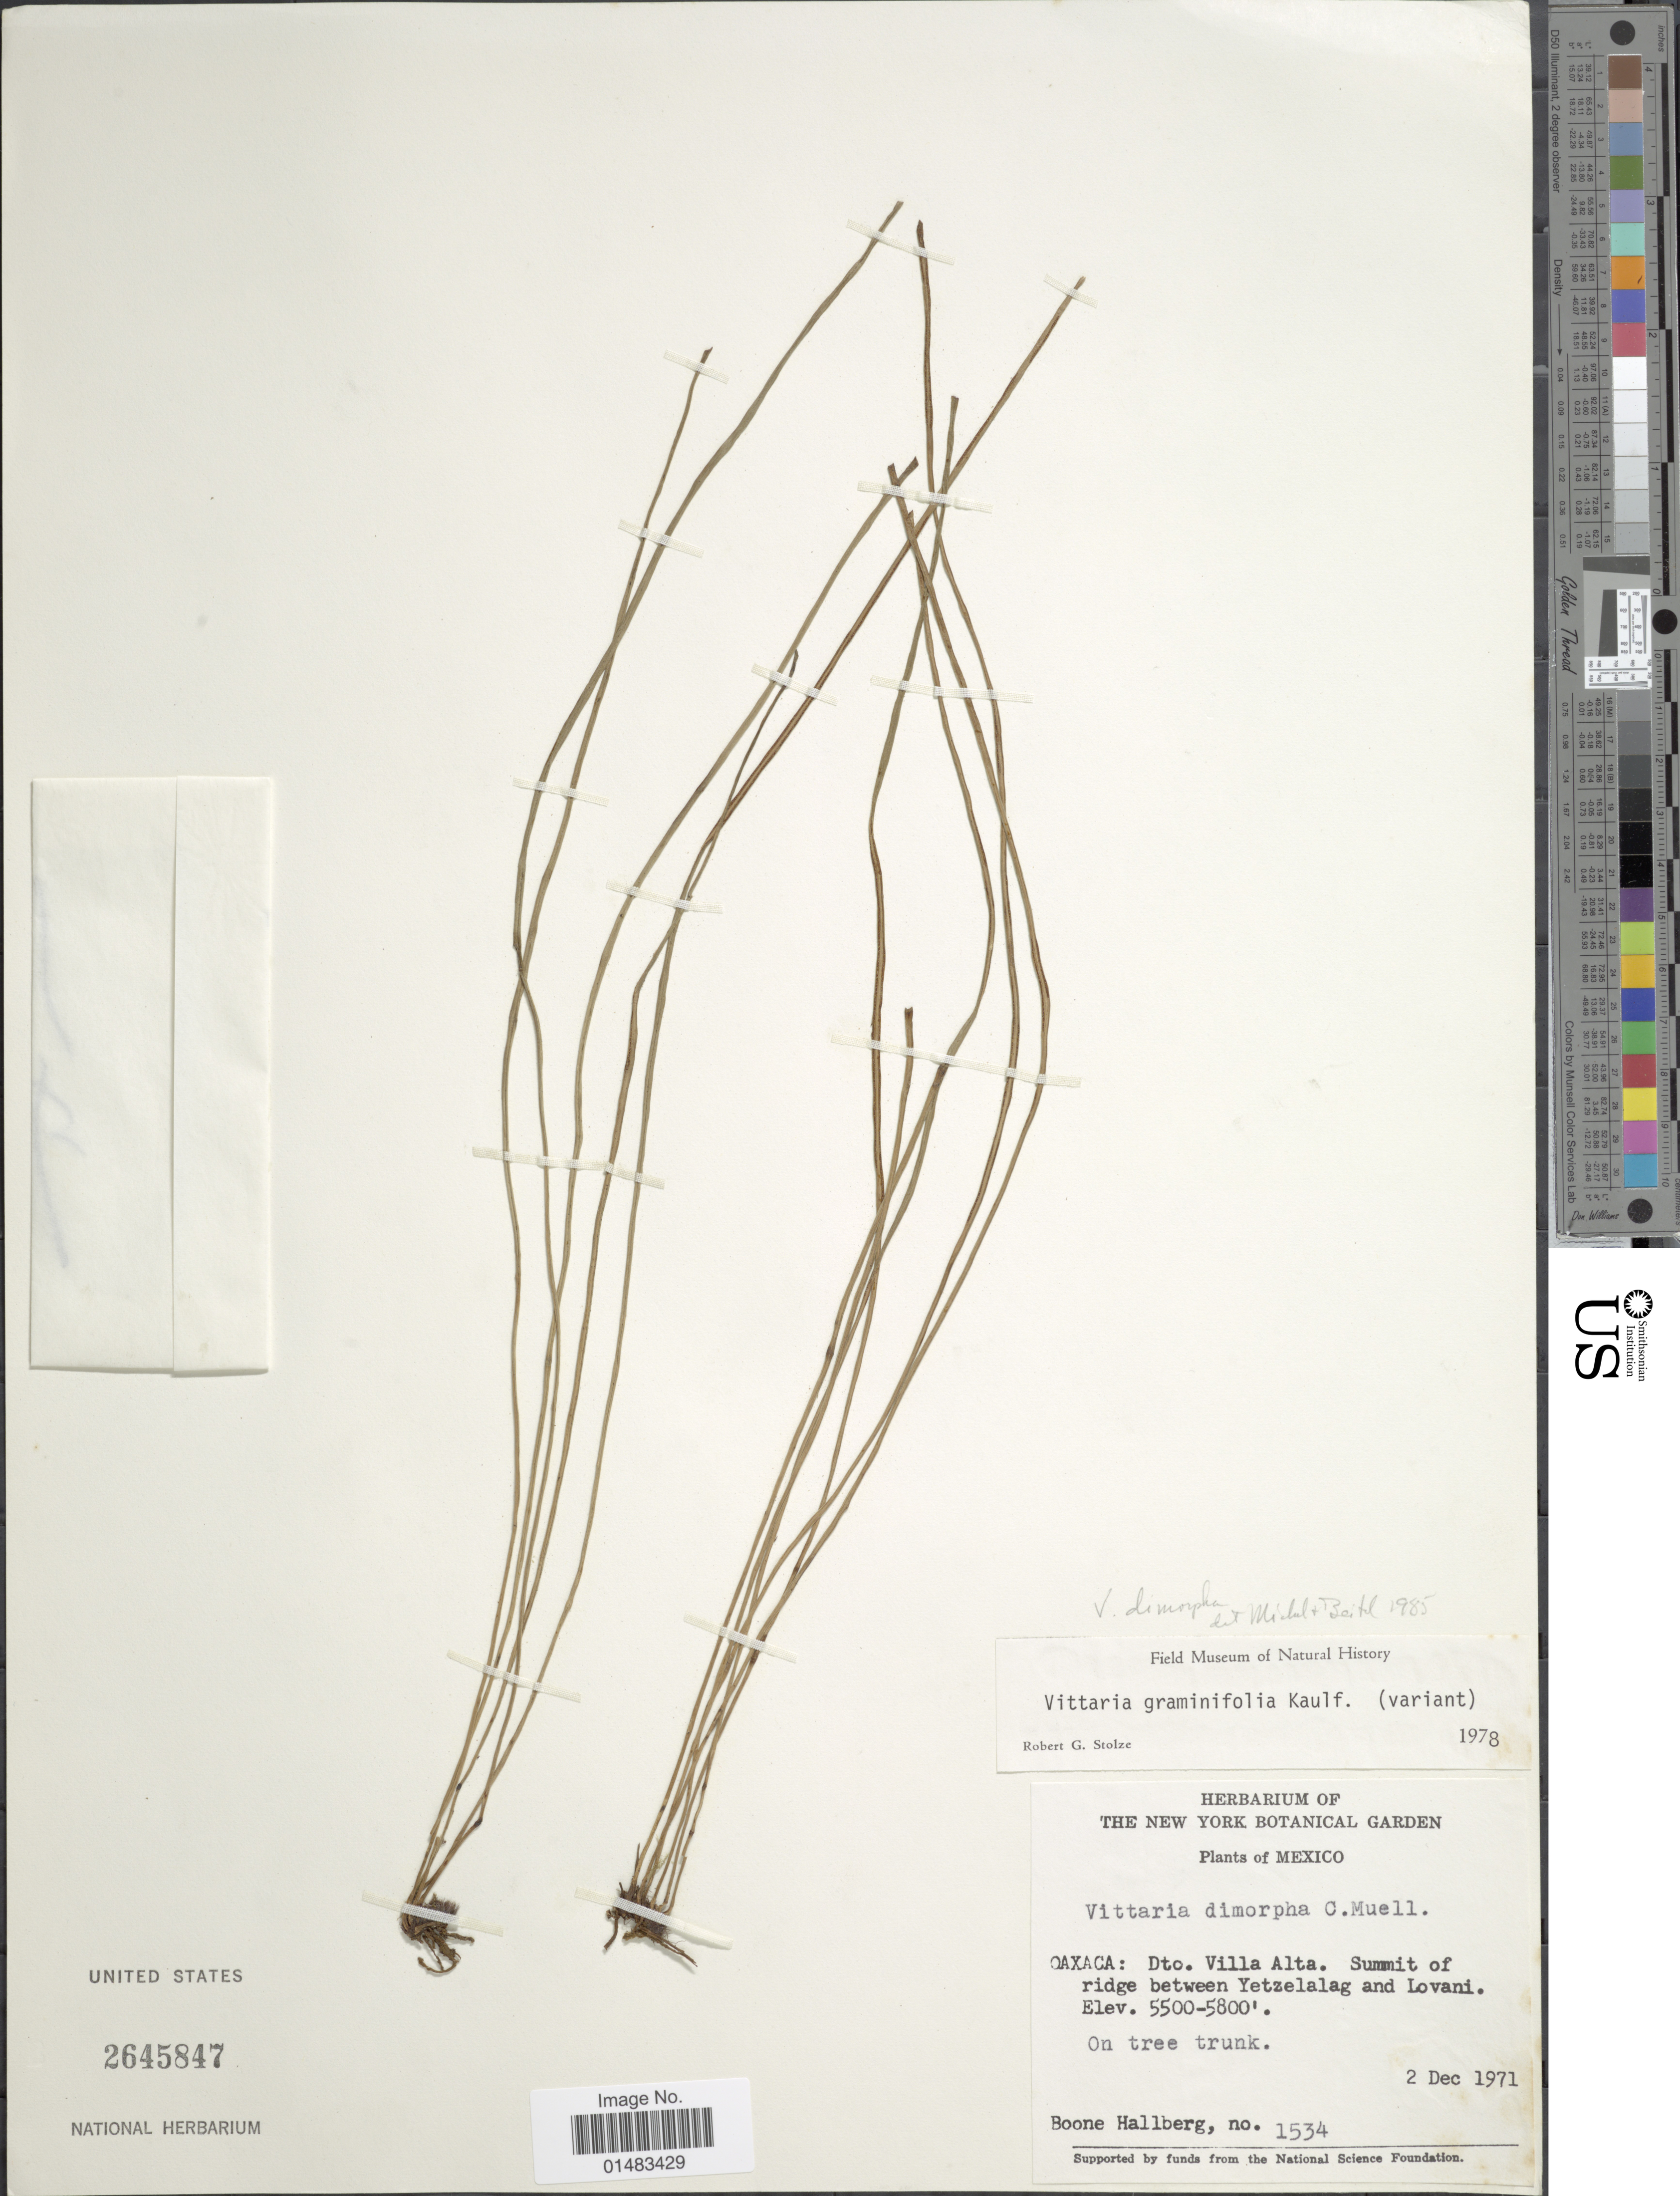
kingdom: Plantae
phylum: Tracheophyta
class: Polypodiopsida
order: Polypodiales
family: Pteridaceae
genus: Vittaria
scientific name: Vittaria dimorpha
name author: K. Müller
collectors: B. Hallberg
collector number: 1534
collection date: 1971-12-02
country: Mexico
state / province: Oaxaca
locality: Dto. Villa Alta. Summit of ridge between Yetzelalag and Lovani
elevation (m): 1676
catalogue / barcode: US 2645847